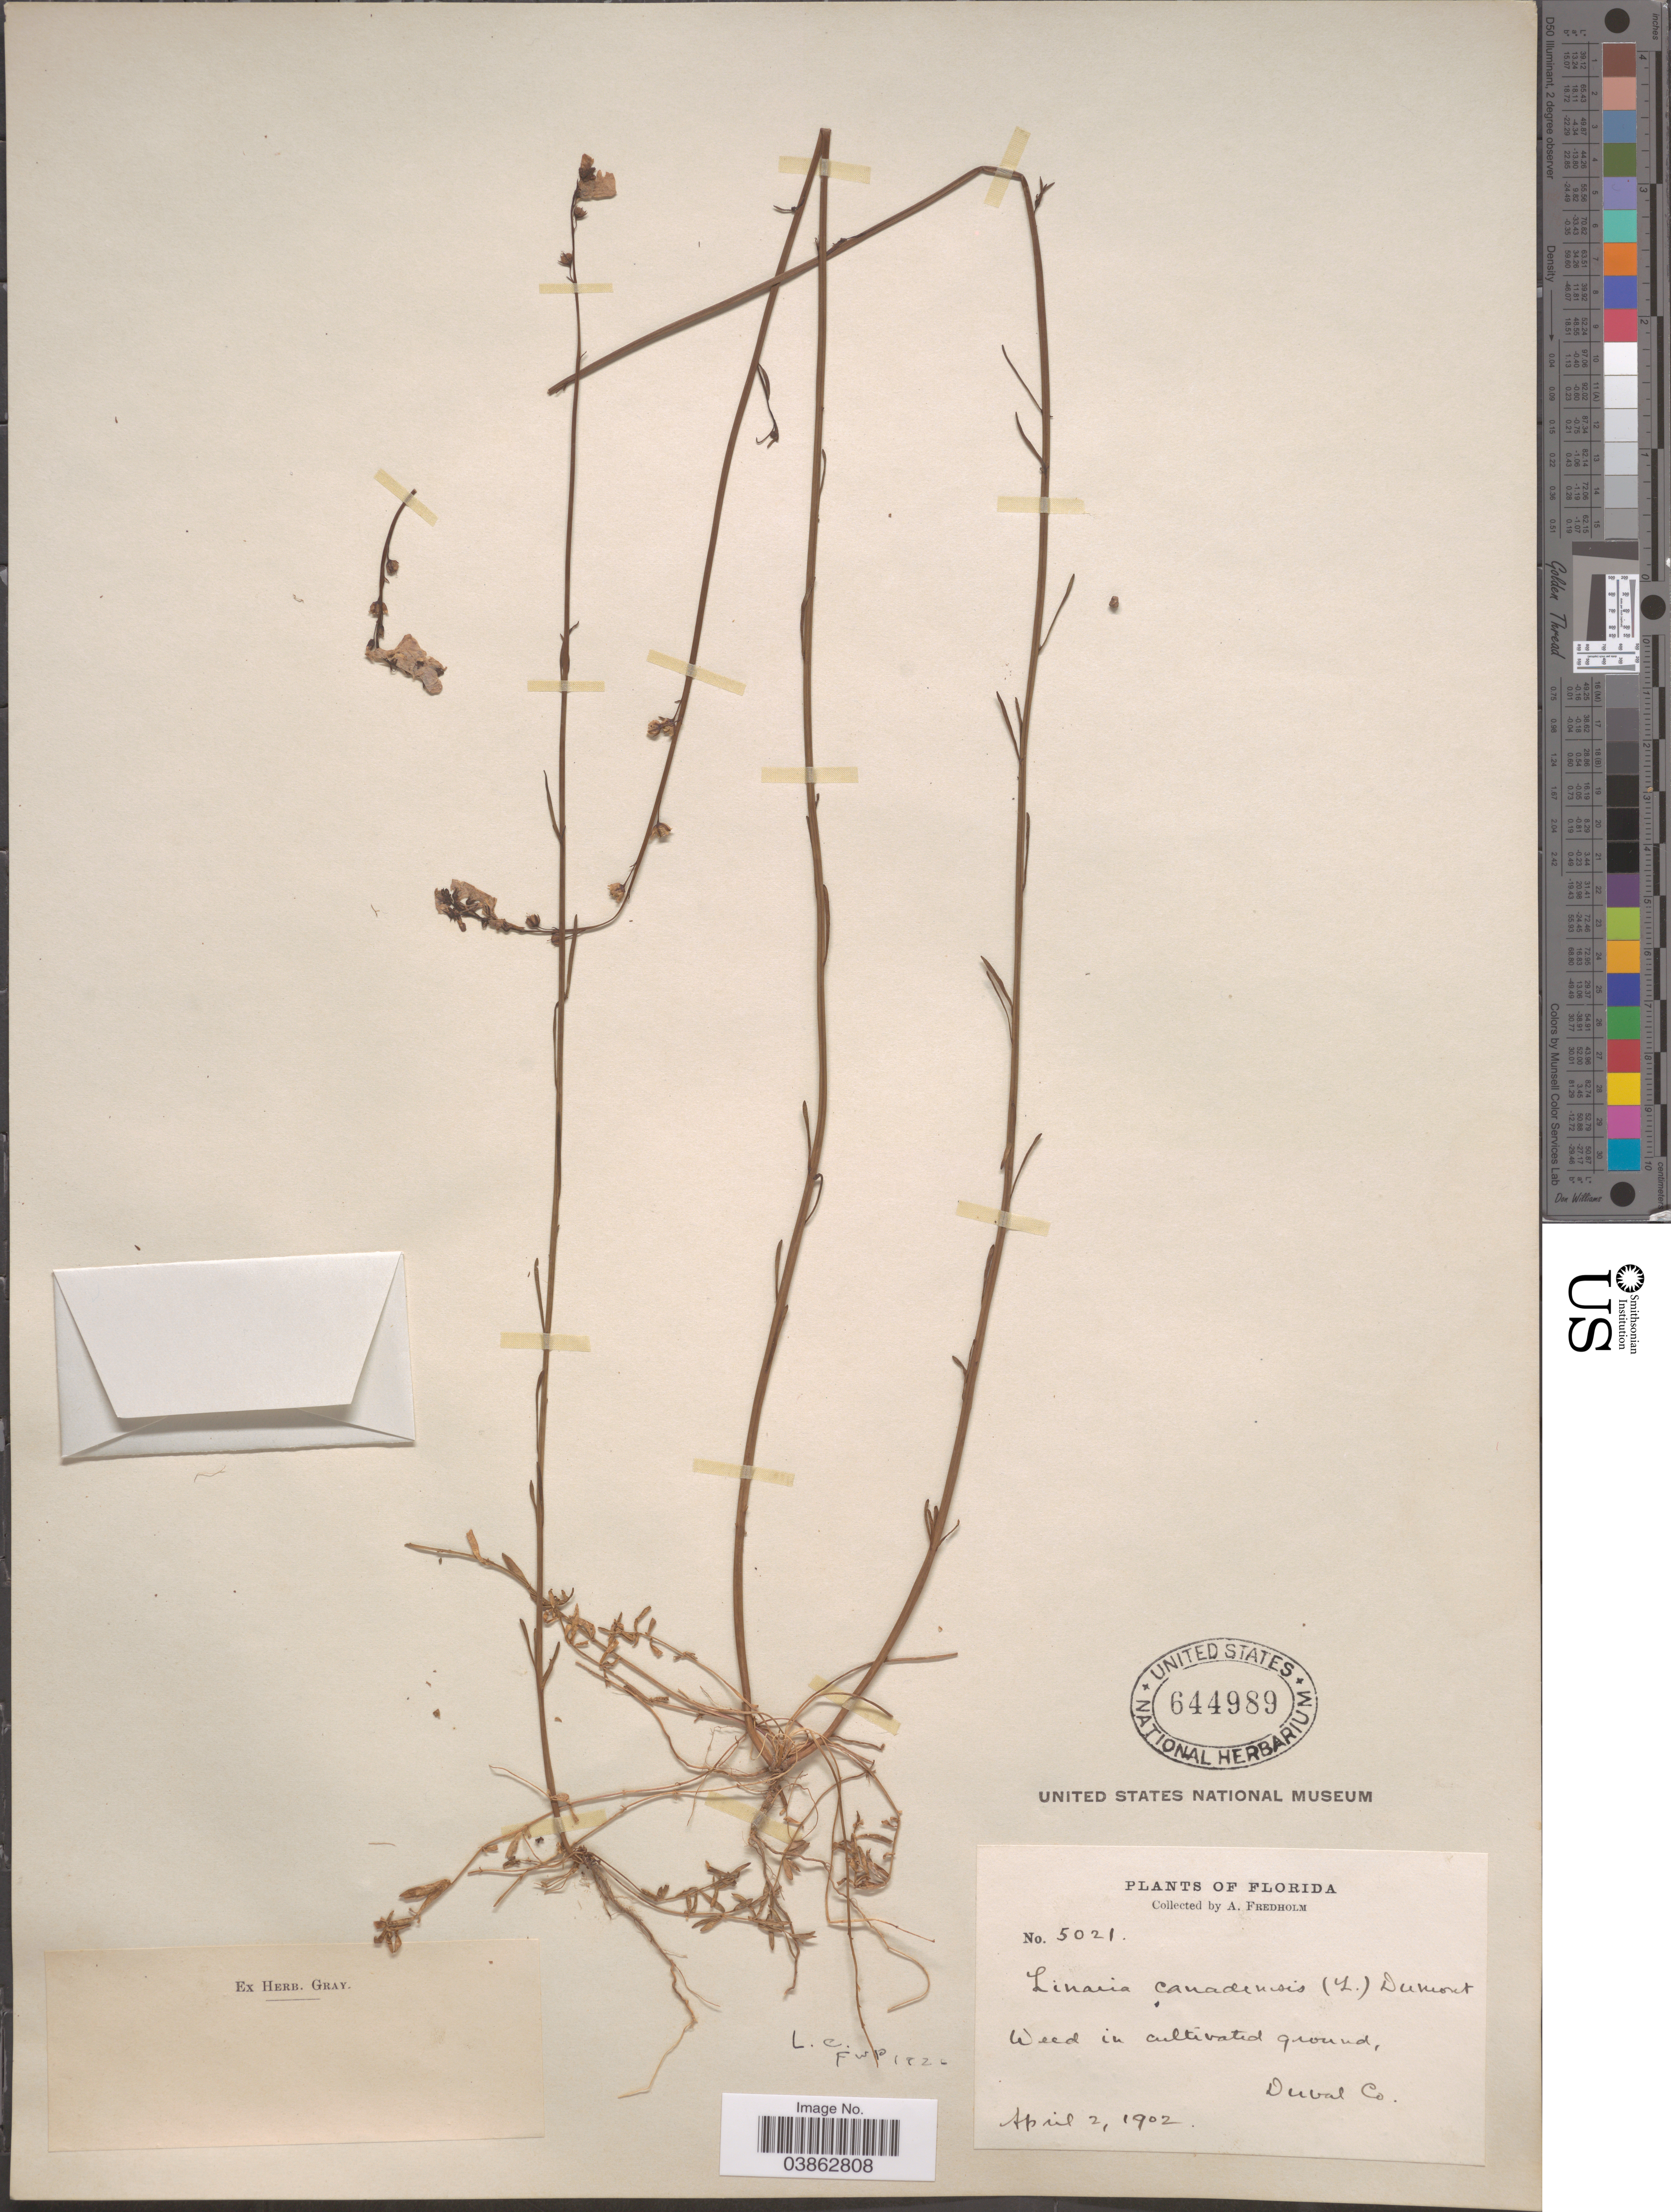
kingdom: Plantae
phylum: Tracheophyta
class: Magnoliopsida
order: Lamiales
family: Plantaginaceae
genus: Linaria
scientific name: Linaria canadensis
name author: (L.) Dum. Cours.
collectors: A. Fredholm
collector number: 5021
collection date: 1902-04-02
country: United States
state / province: Florida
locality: Duval Co.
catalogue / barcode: US 644989